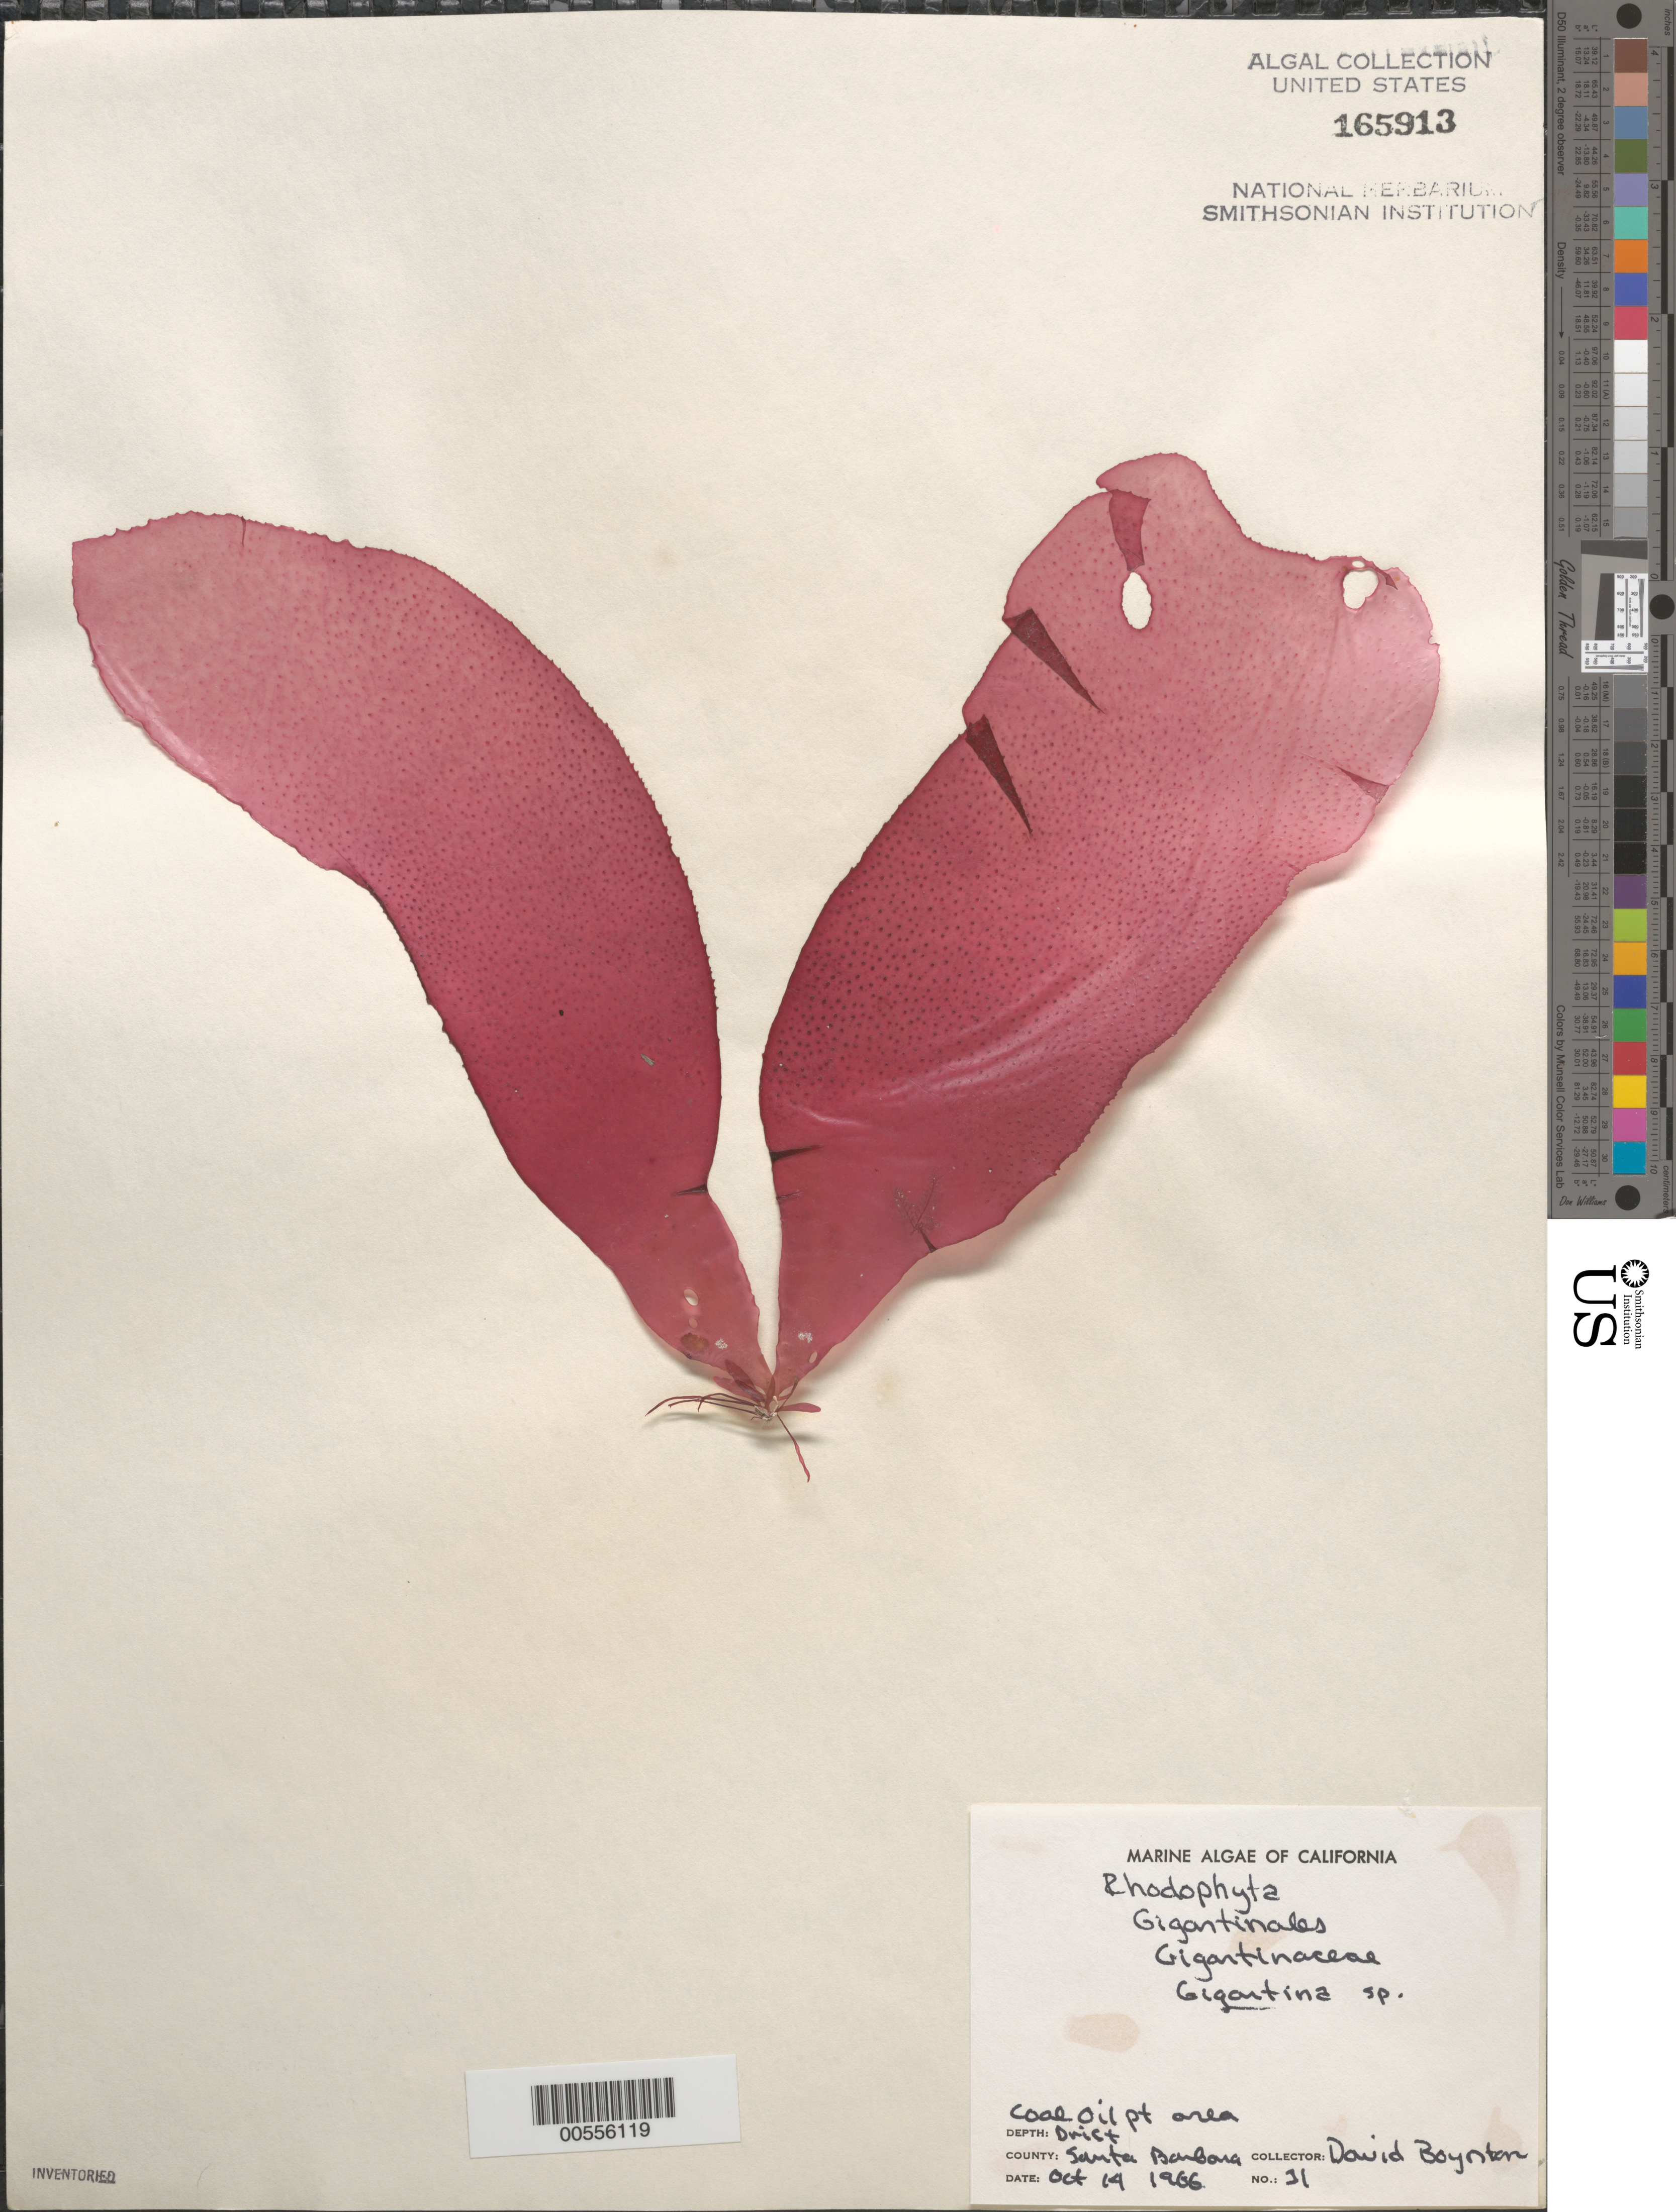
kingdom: Plantae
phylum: Rhodophyta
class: Florideophyceae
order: Gigartinales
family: Gigartinaceae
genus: Gigartina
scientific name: Gigartina sp.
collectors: D. Boynton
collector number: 31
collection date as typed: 14 Oct 1966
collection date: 1966-10-14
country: United States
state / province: California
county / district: Santa Barbara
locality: Coal Oil Point area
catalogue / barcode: US 165913